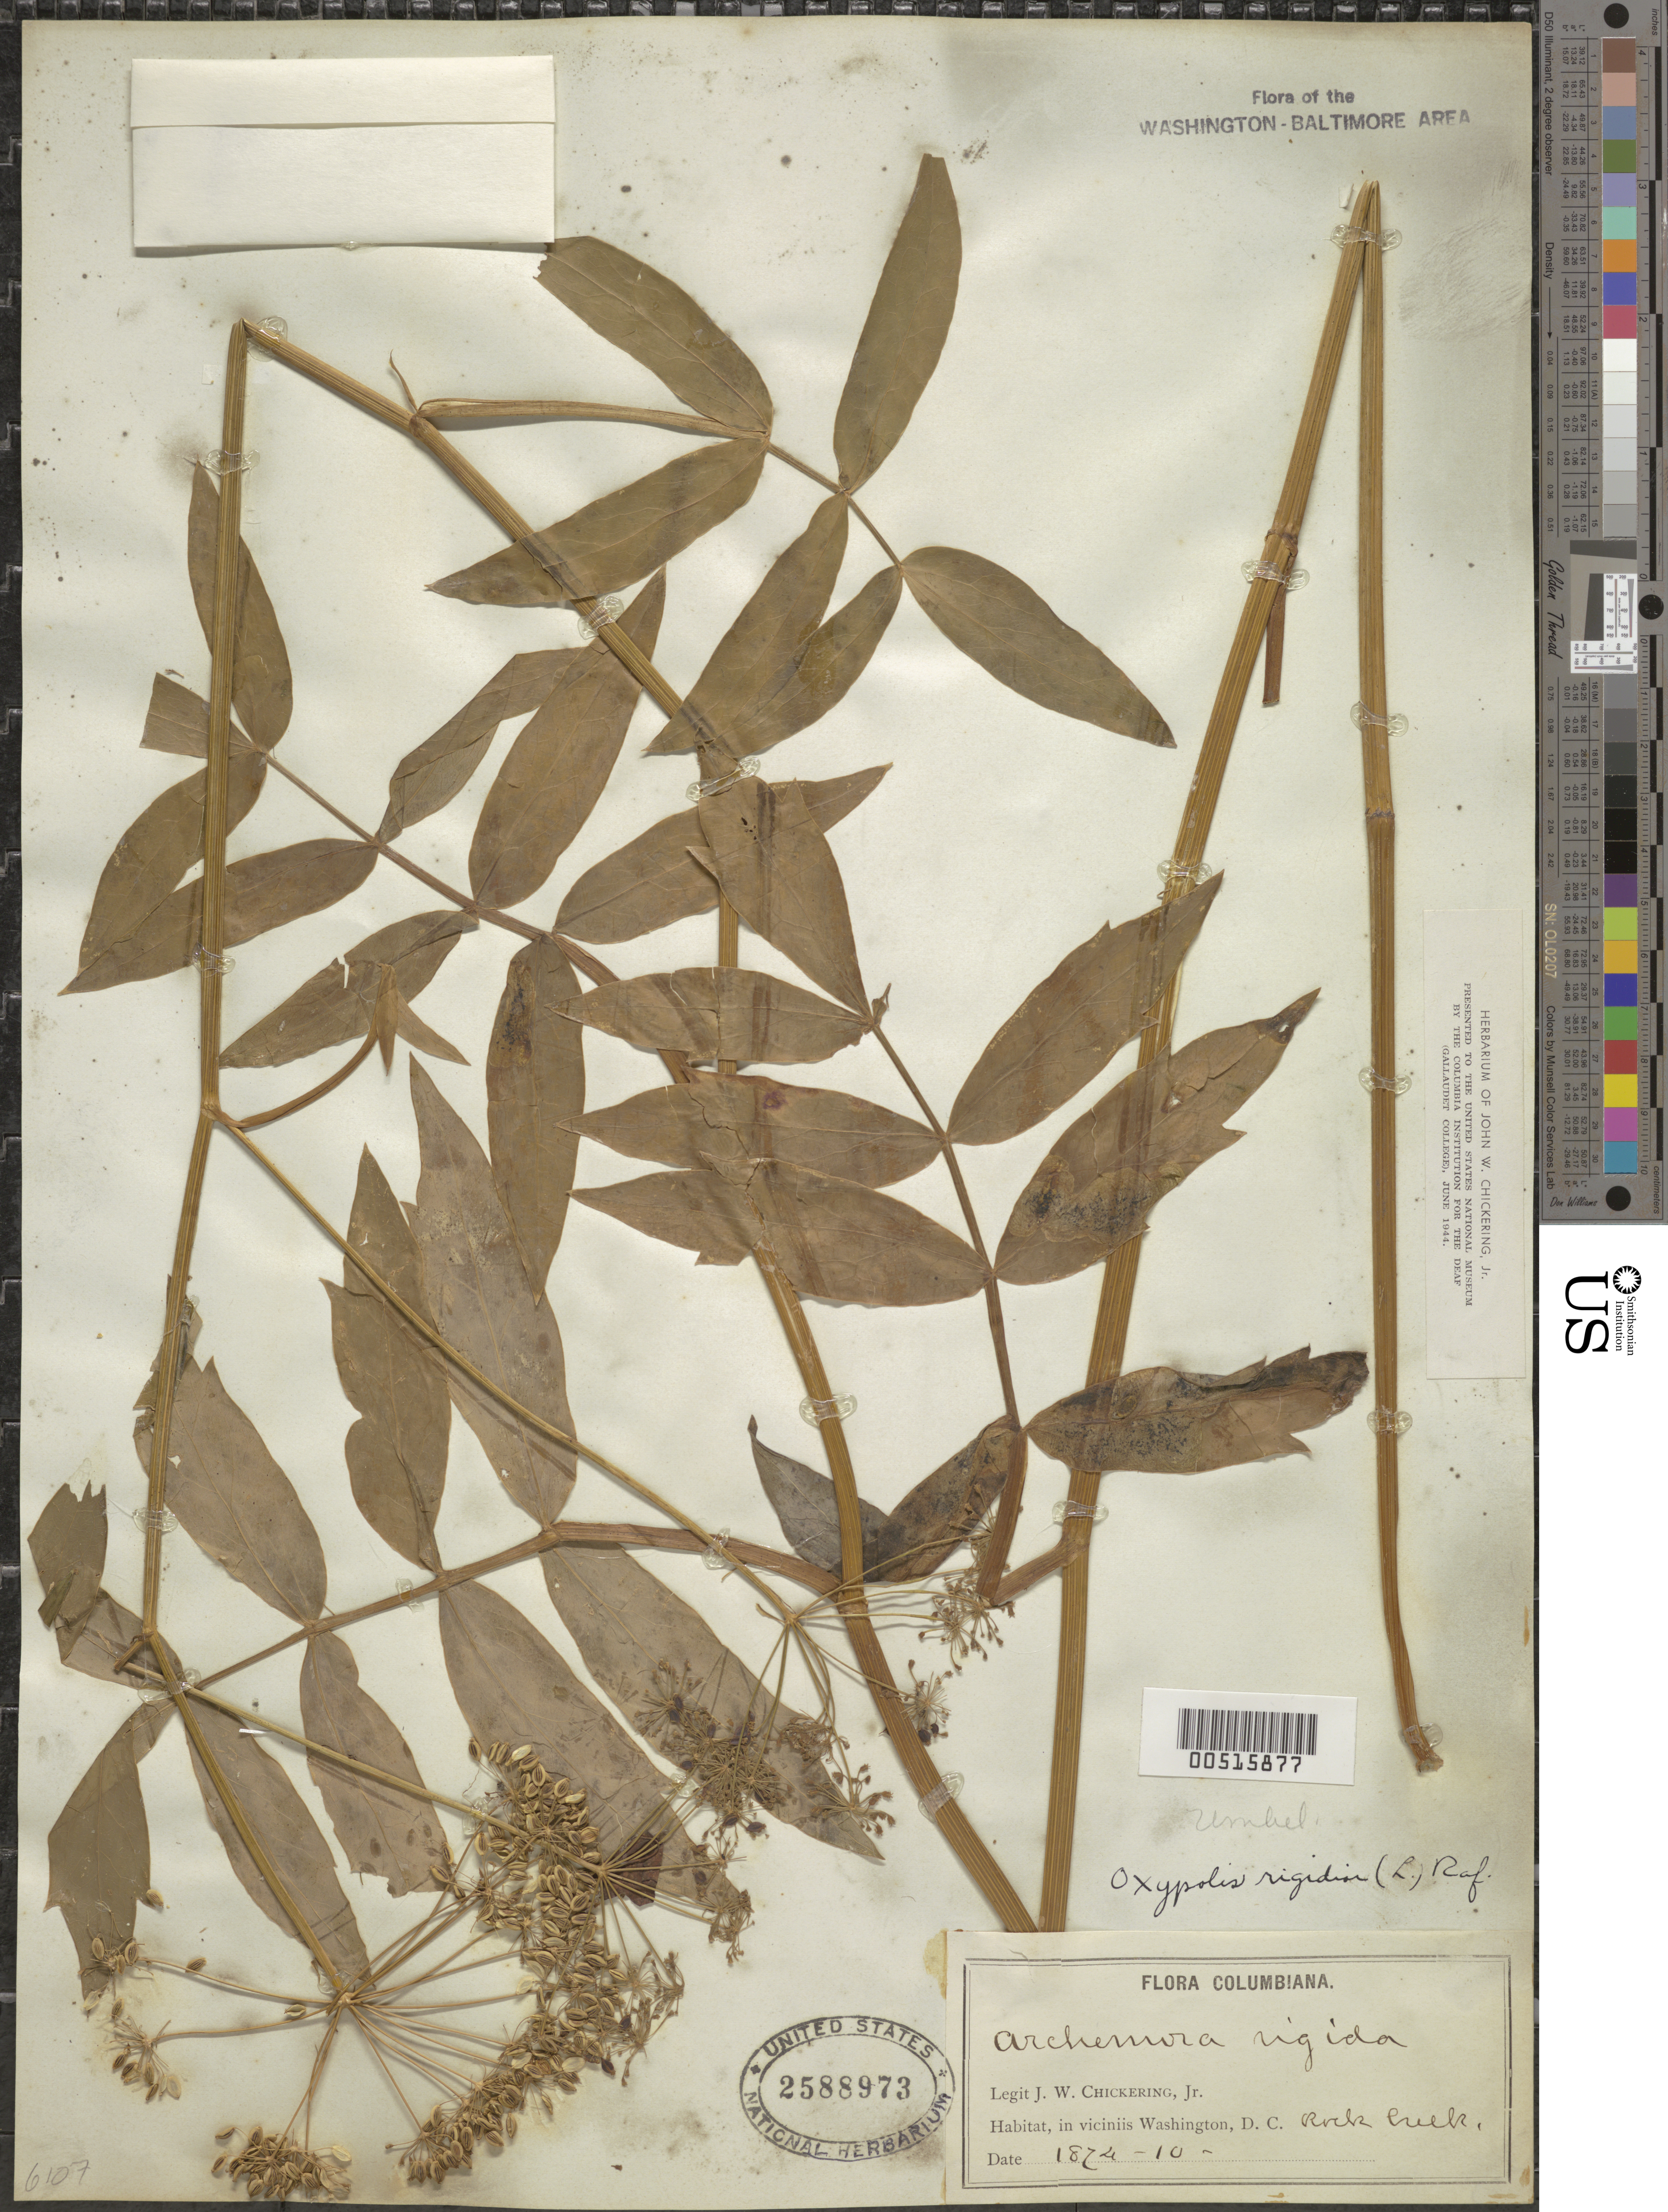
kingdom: Plantae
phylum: Tracheophyta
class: Magnoliopsida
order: Apiales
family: Apiaceae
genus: Oxypolis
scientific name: Oxypolis rigidior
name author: (L.) Raf.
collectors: J. Chickering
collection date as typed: Oct 1874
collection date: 1874-10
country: United States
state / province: District of Columbia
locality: Rock Creek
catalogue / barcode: US 2588973